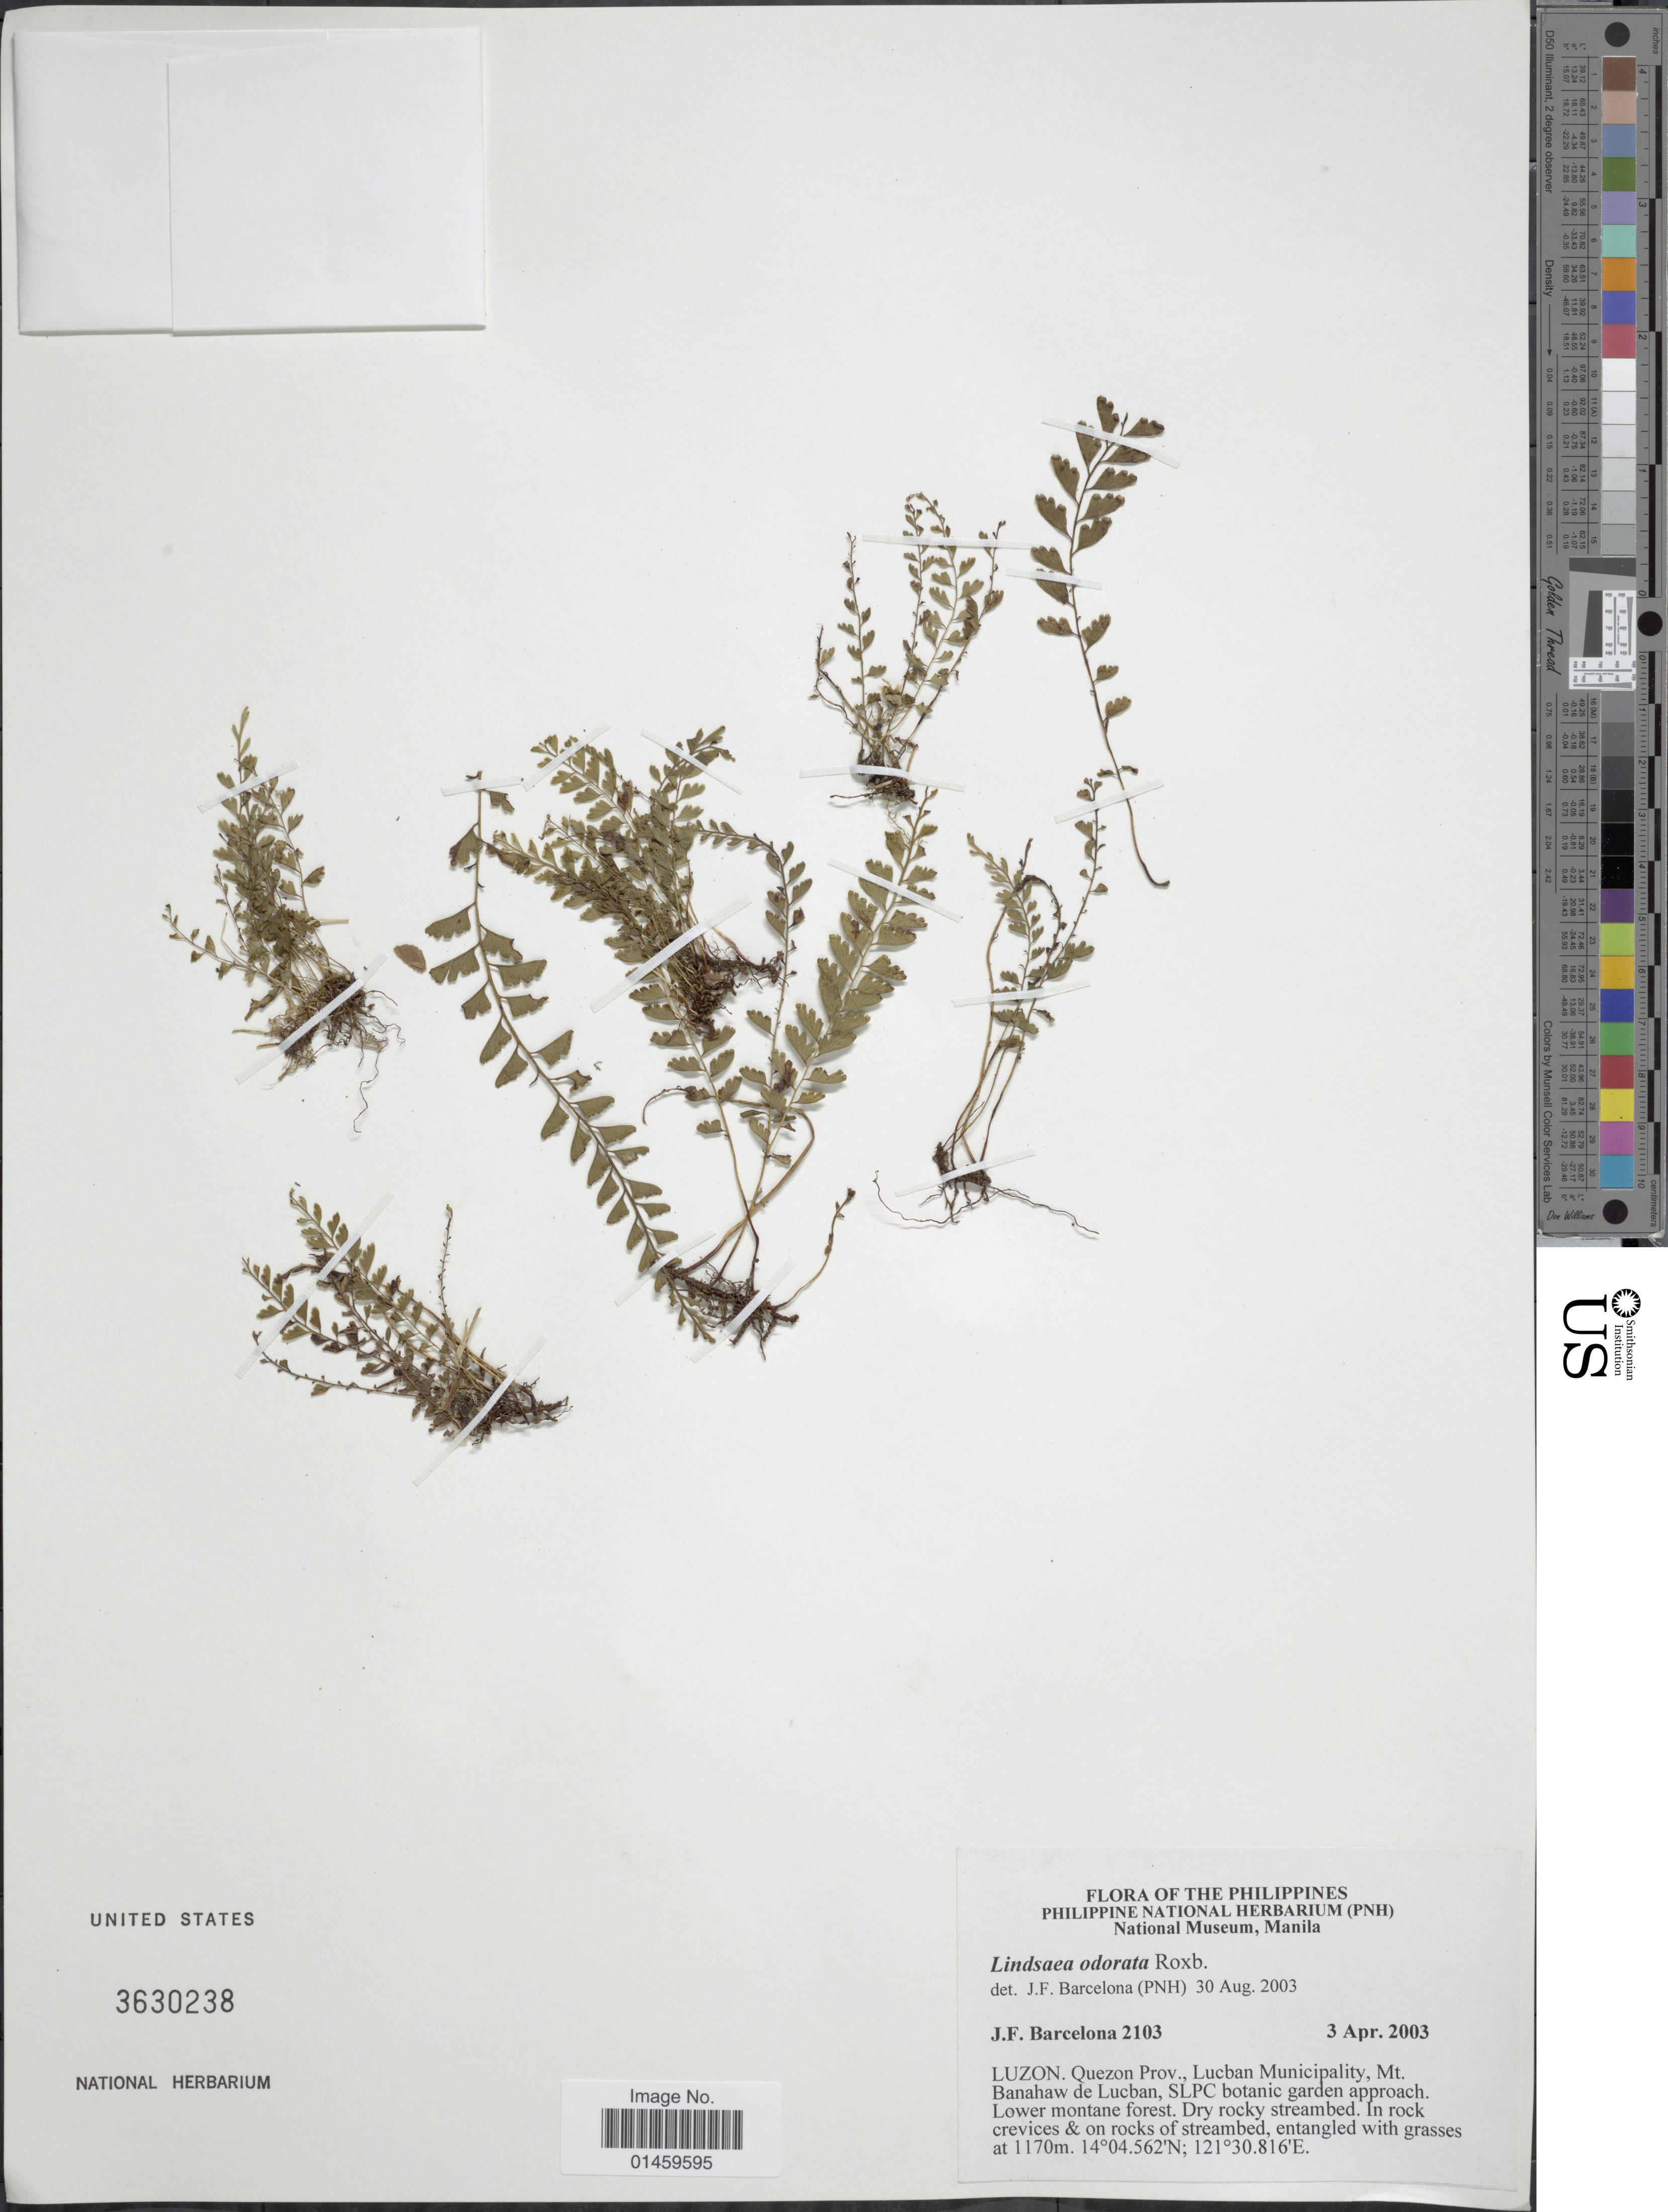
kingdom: Plantae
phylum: Tracheophyta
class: Polypodiopsida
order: Polypodiales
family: Lindsaeaceae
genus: Lindsaea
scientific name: Lindsaea odorata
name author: Roxb.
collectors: J. F. Barcelona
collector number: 2103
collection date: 2003-04-03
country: Philippines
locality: Luzon. Quezon Prov., Lucban Municipality, Mt. Banahaw de Lucban, SLPC botanic garden approach.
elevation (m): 1170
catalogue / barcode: US 3630238